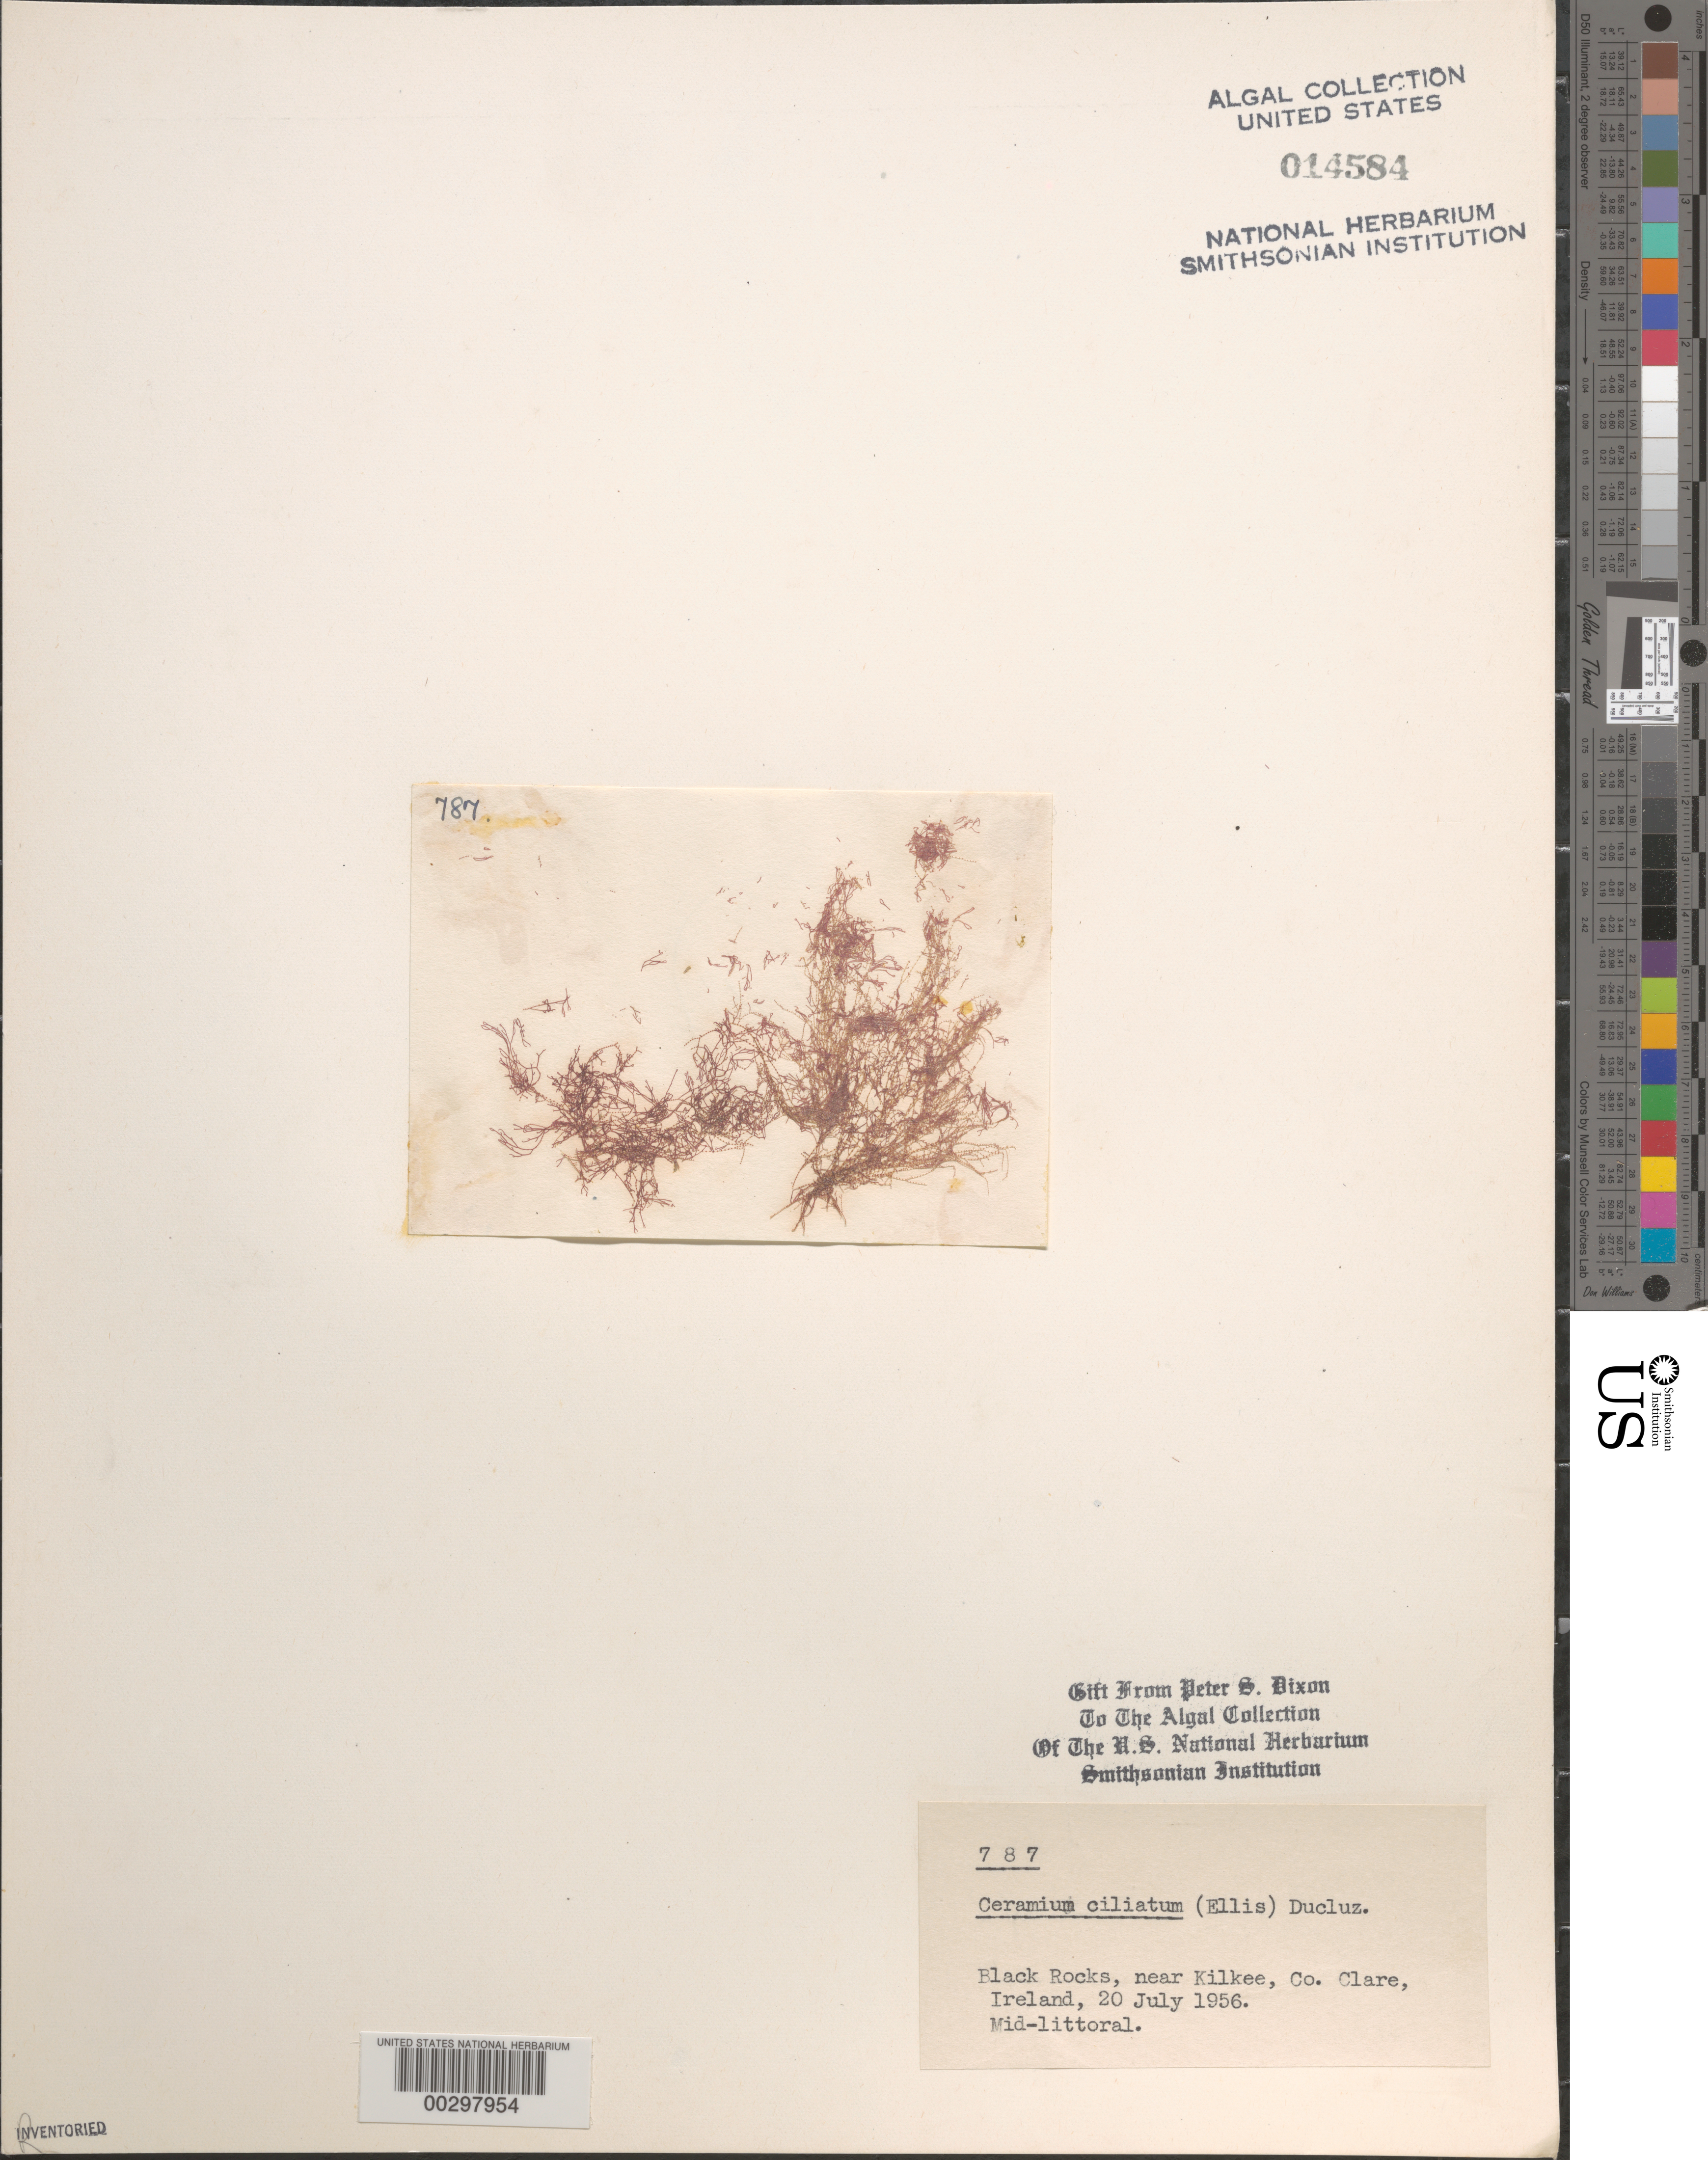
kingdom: Plantae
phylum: Rhodophyta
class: Florideophyceae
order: Ceramiales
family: Ceramiaceae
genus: Ceramium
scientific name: Ceramium ciliatum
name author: (J. Ellis) Ducluzeau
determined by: Dixon, P. S.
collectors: P. S. Dixon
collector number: PSD 787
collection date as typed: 20 Jul 1956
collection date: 1956-07-20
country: Ireland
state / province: Munster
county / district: Clare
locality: Black Rocks, near Kilkee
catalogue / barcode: US 14584